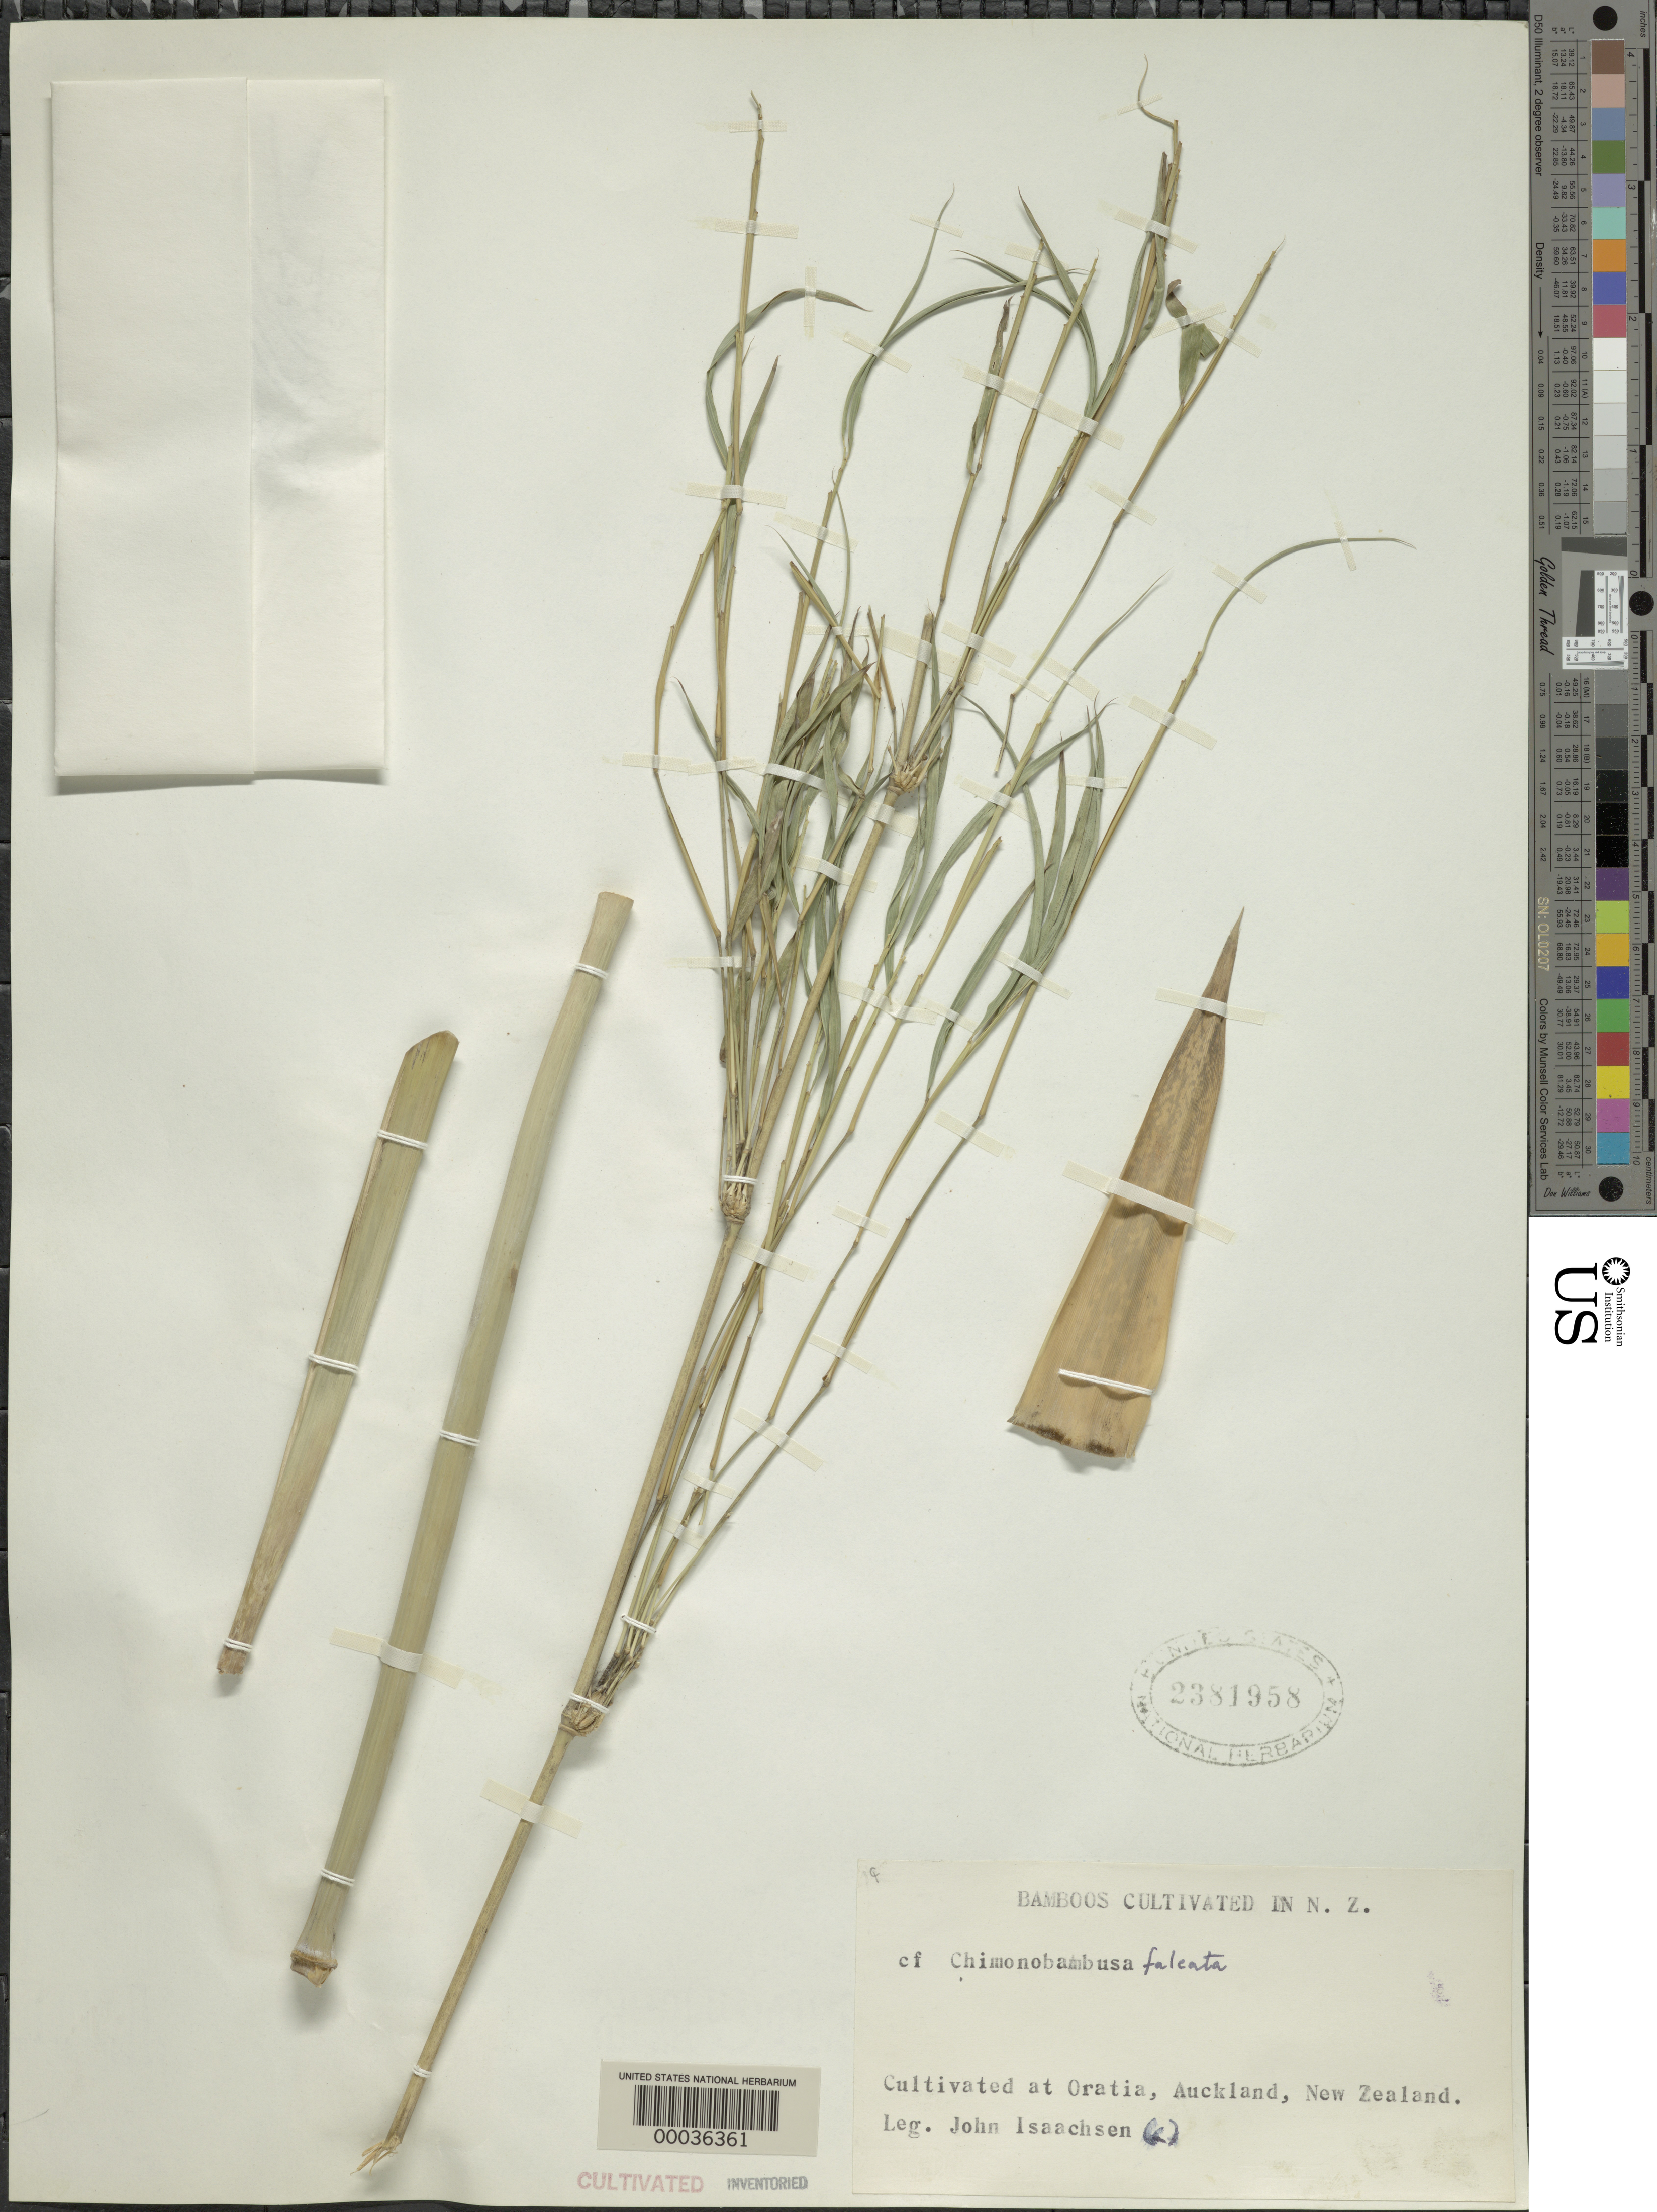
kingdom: Plantae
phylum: Tracheophyta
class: Liliopsida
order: Poales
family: Poaceae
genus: Drepanostachyum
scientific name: Drepanostachyum falconeri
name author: (Hook. f. ex Munro) Soderstr.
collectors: J. Isaachsen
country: New Zealand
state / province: Auckland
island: North Island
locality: Oratia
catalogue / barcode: US 2381958